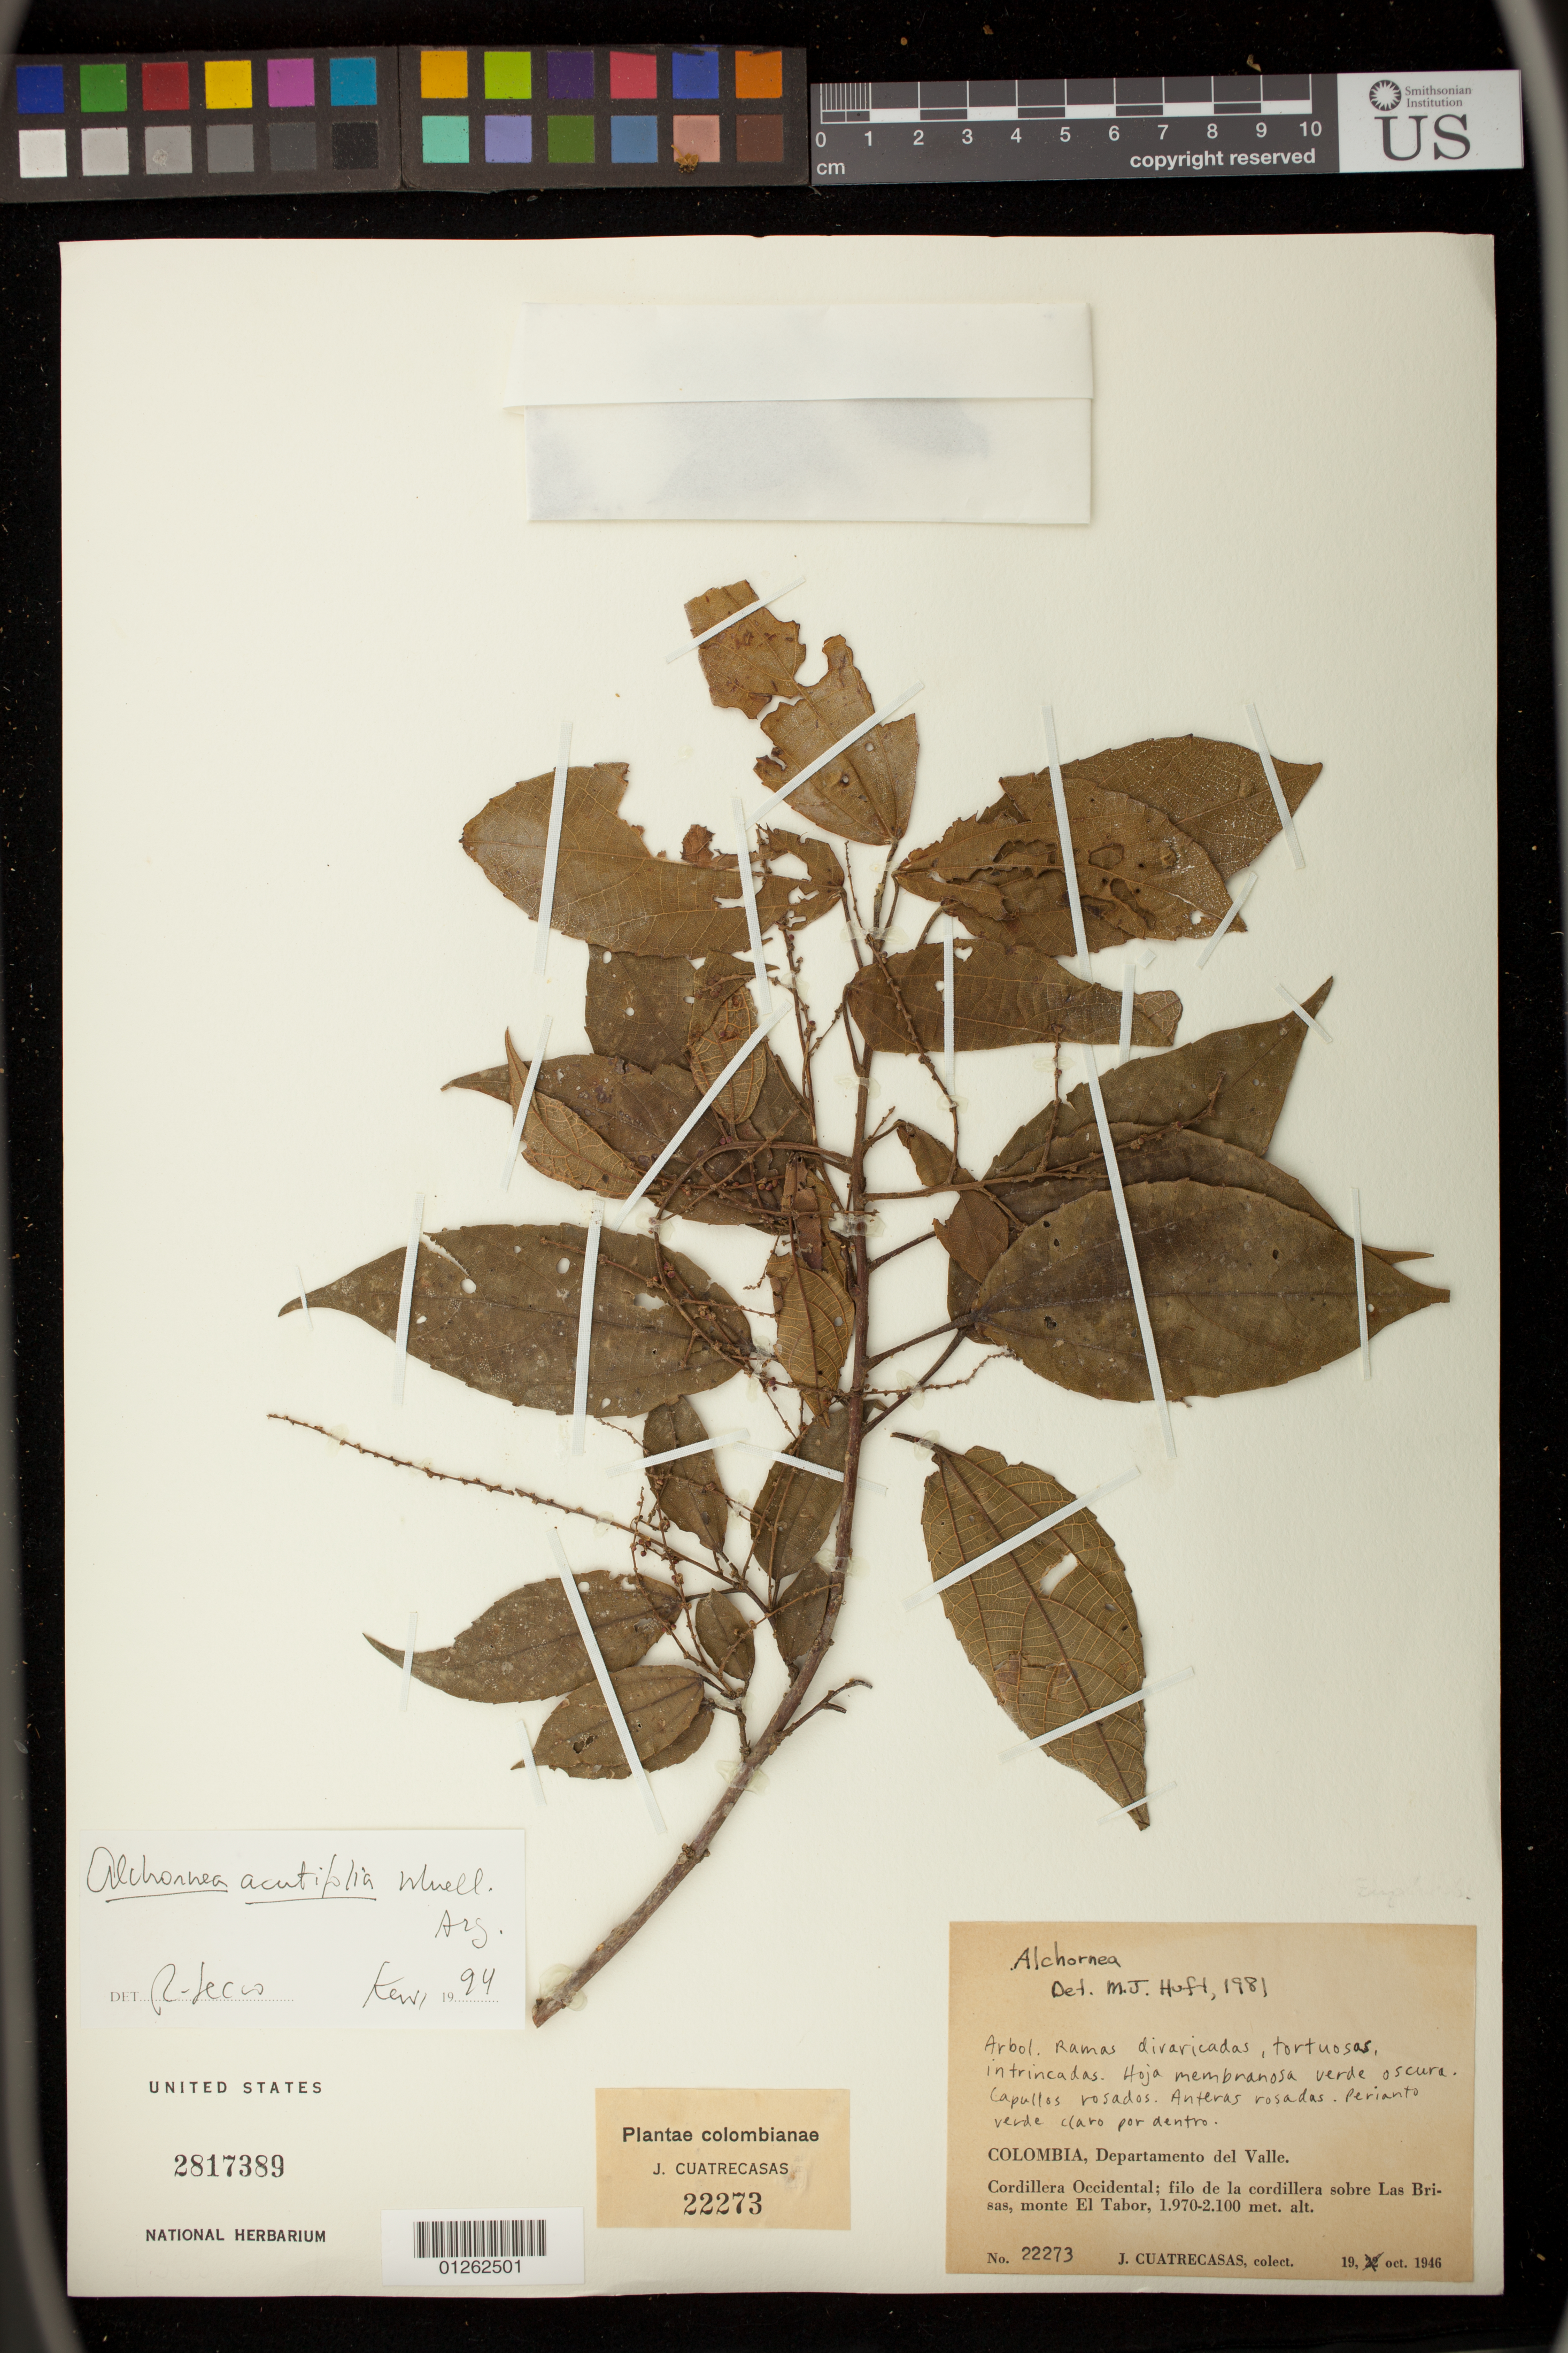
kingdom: Plantae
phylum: Tracheophyta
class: Magnoliopsida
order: Malpighiales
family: Euphorbiaceae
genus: Alchornea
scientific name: Alchornea acutifolia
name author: Müll. Arg.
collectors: J. Cuatrecasas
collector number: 22273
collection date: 1946-10-19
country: Colombia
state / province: Valle del Cauca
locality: Cordillera Occidental; filo de la cordillera sobre Las Brisas, monte El Tabor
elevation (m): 1970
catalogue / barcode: US 2817389